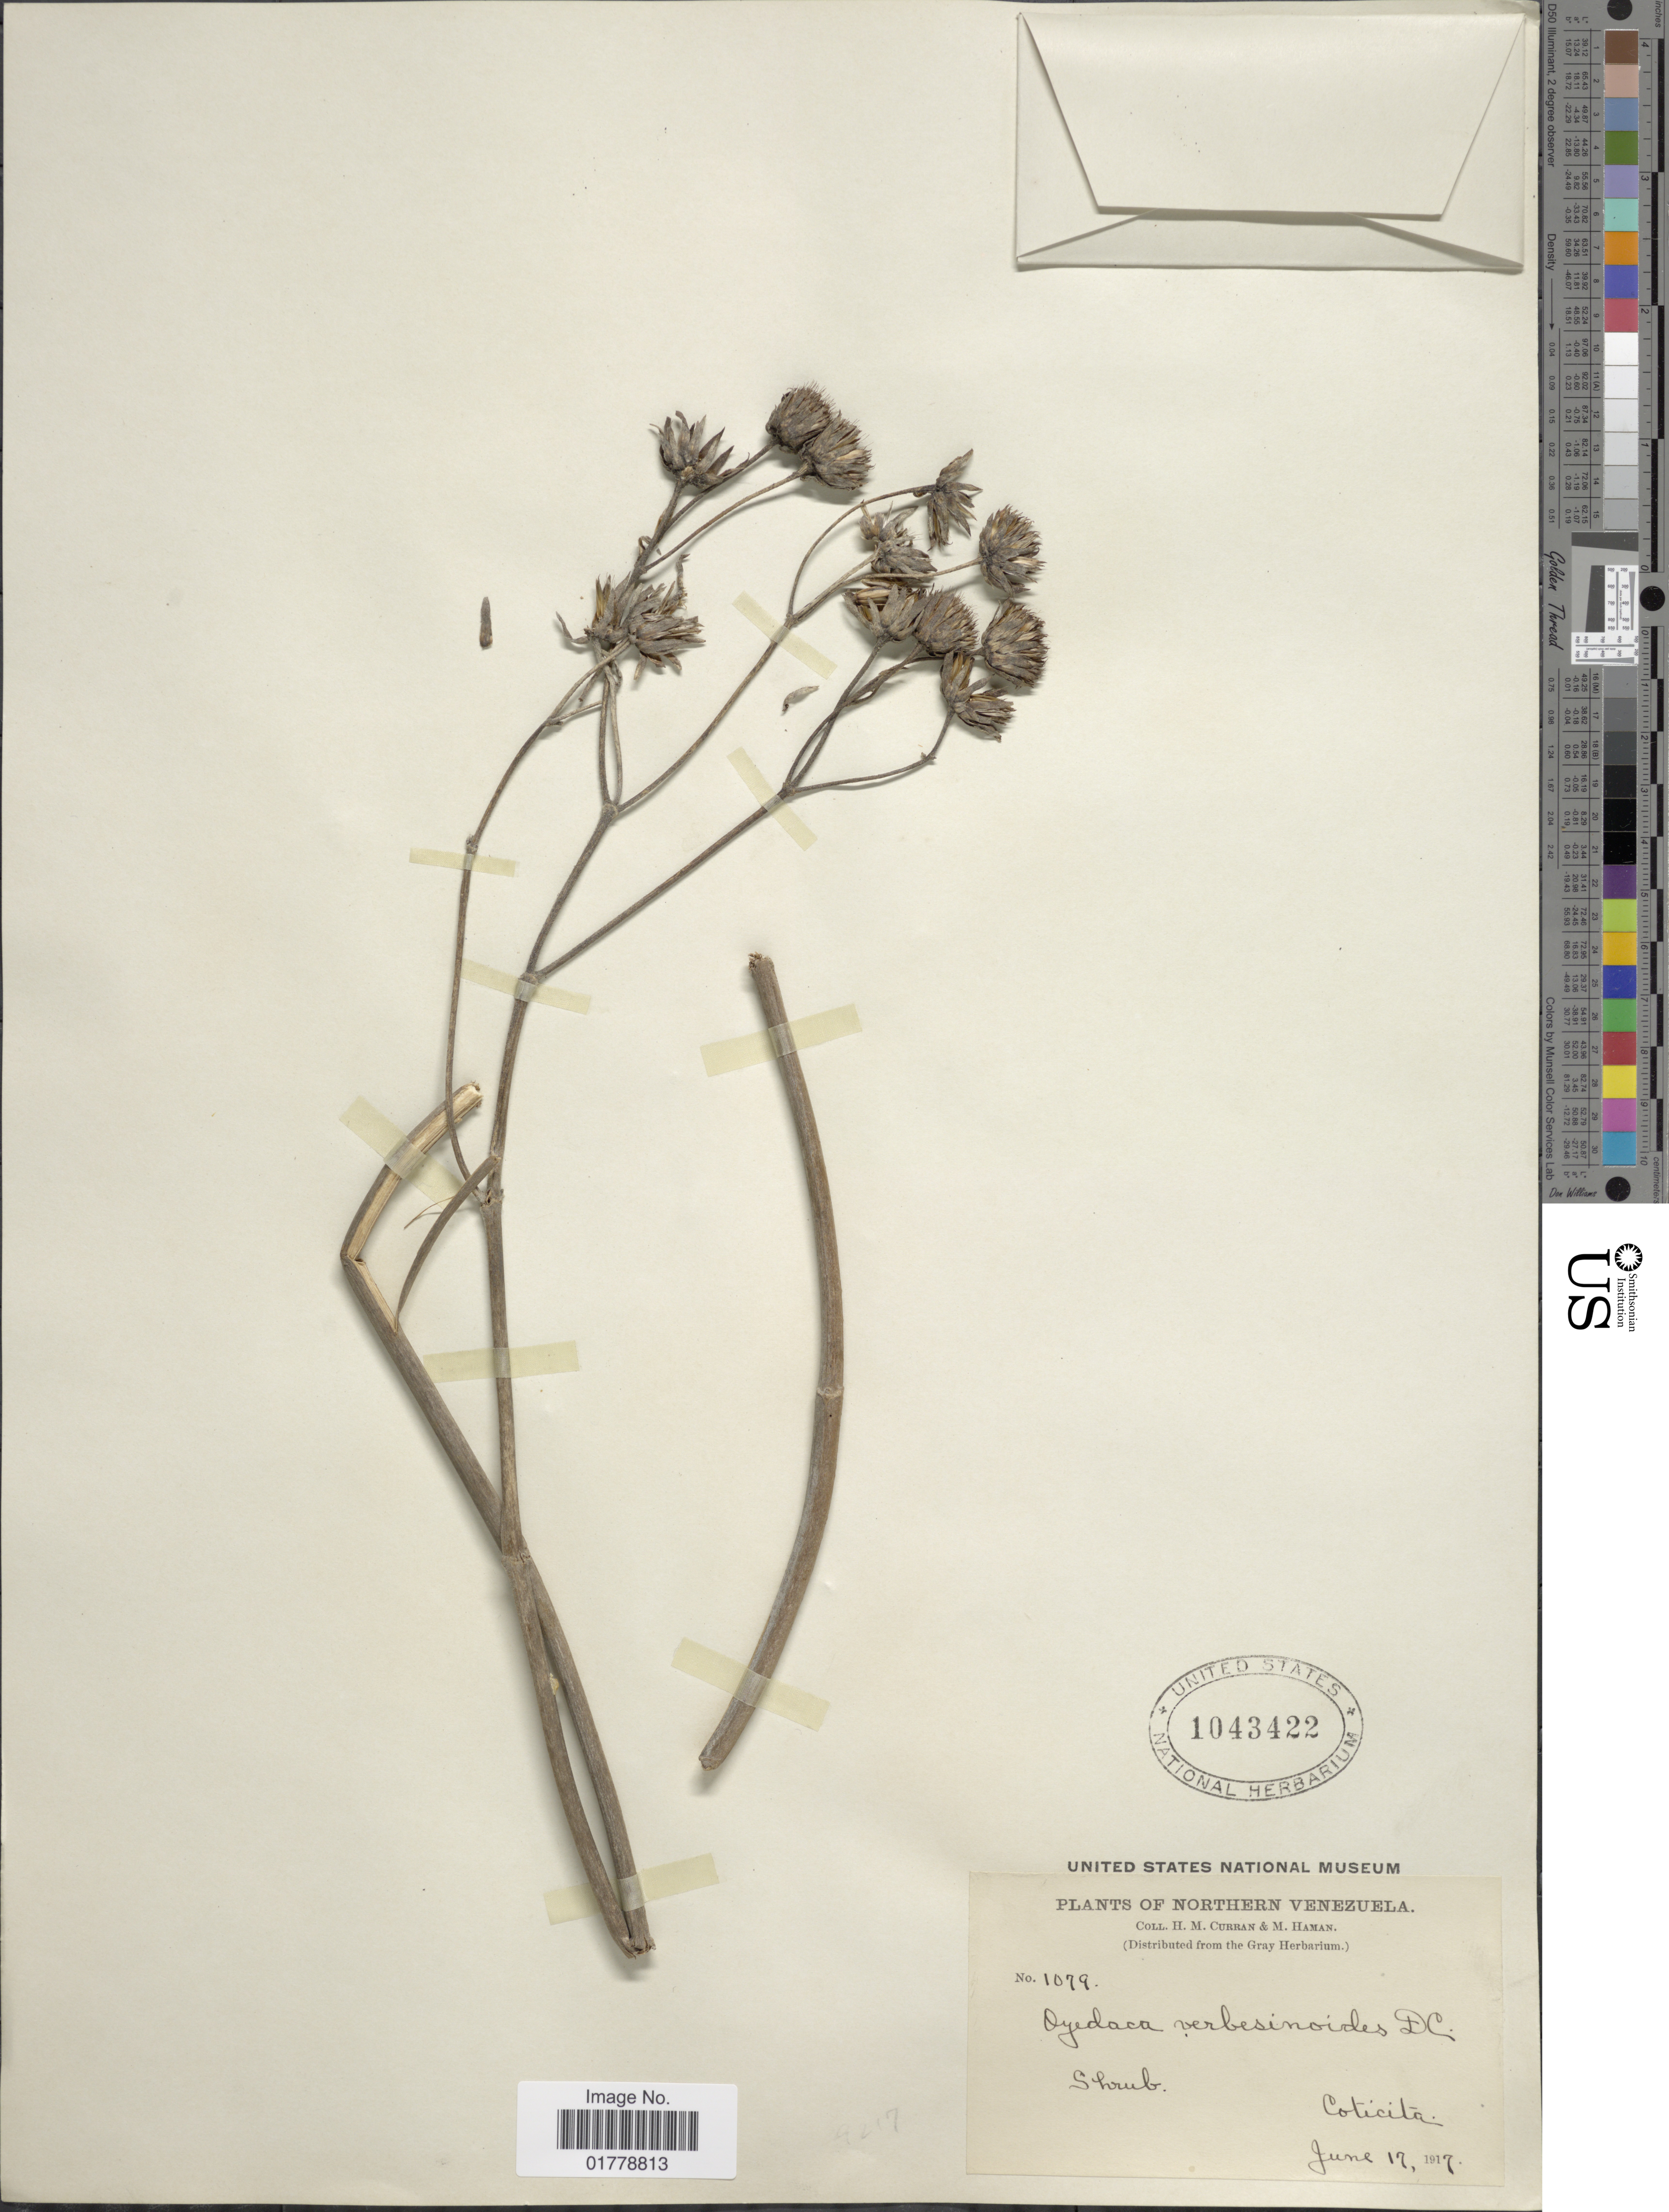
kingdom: Plantae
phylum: Tracheophyta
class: Magnoliopsida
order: Asterales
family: Asteraceae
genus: Oyedaea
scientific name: Oyedaea verbesinoides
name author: DC.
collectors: H. M. Curran & M. Haman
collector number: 1079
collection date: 1917-06-17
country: Venezuela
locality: Northern Venezuela. Coticita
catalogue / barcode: US 1043422